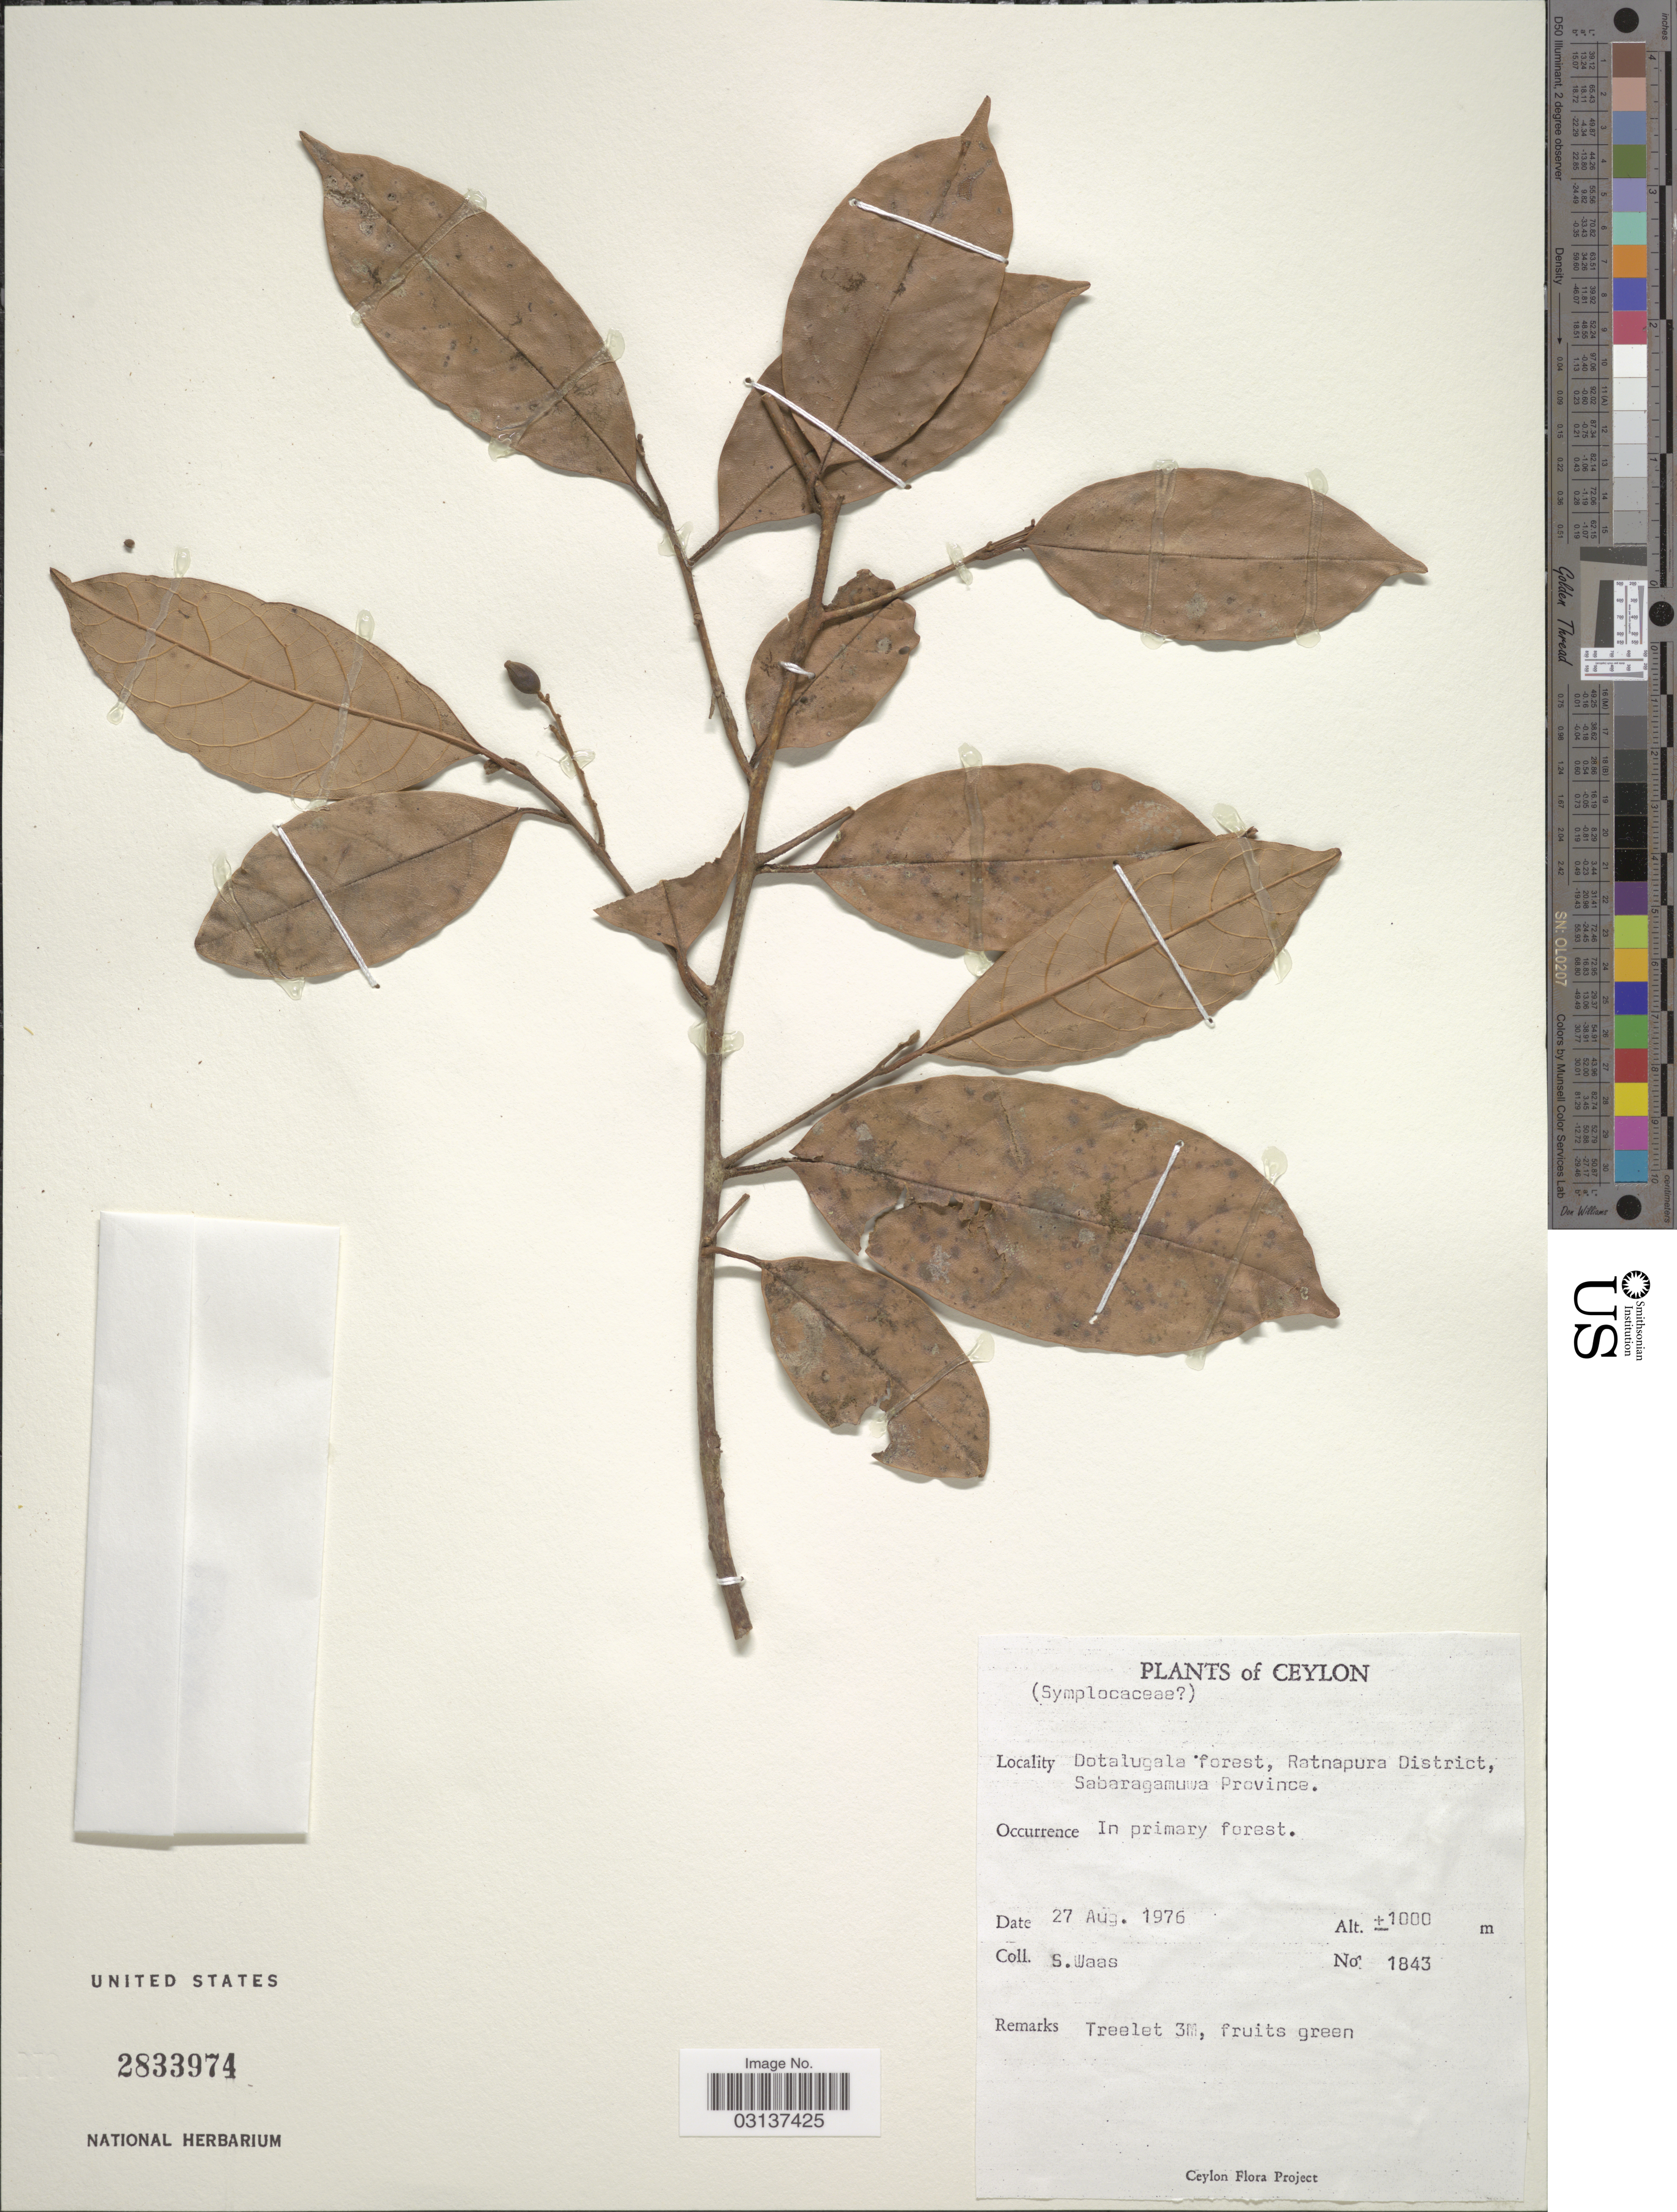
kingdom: Plantae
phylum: Tracheophyta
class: Magnoliopsida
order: Ericales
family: Symplocaceae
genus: Symplocos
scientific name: Symplocos sp.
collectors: S. Waas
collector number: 1843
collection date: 1976-08-27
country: Sri Lanka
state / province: Sabaragamuwa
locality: Ceylon, Dotalugala forest, Ratnapura Distrcit.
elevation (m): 1000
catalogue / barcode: US 2833974